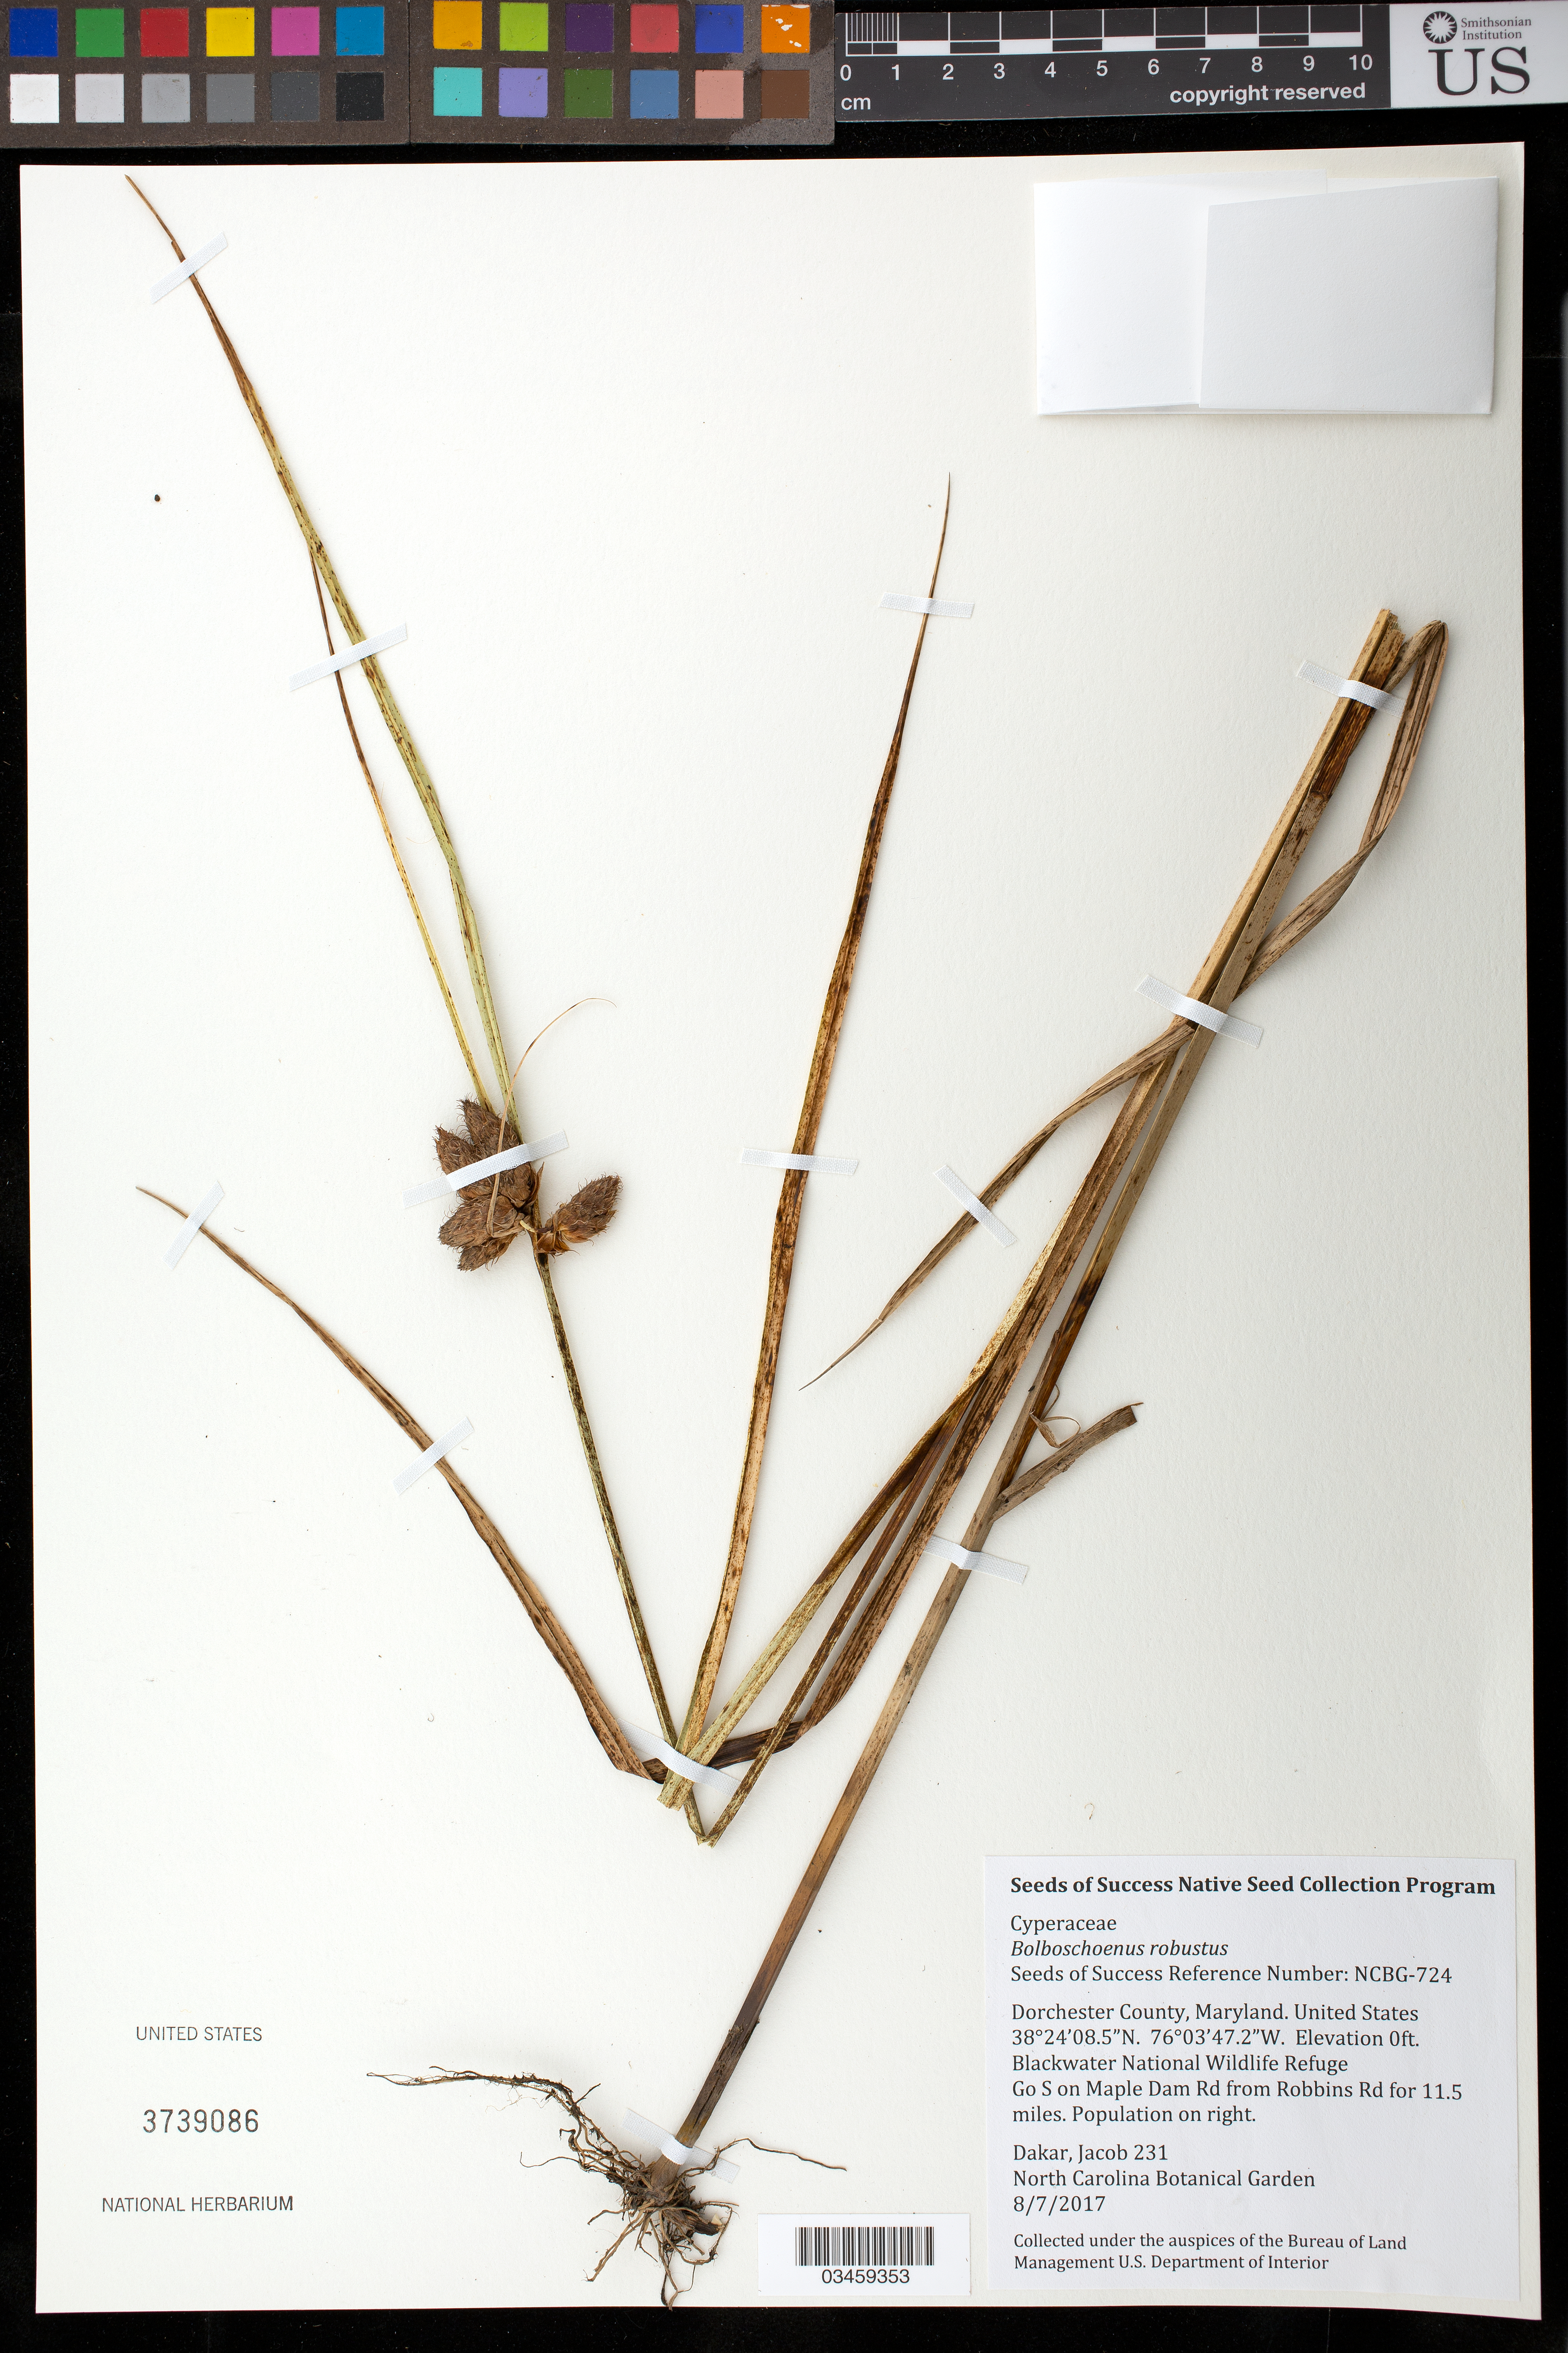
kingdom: Plantae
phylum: Tracheophyta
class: Liliopsida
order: Poales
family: Cyperaceae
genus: Bolboschoenus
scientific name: Bolboschoenus robustus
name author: (Pursh) Soják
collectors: J. Dakar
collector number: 231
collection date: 2017-08-07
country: United States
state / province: Maryland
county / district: Dorchester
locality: Blackwater National Wildlife Refuge, 11.5 mi. S on Maple Dam Rd from Robbins Rd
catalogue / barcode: US 3739086